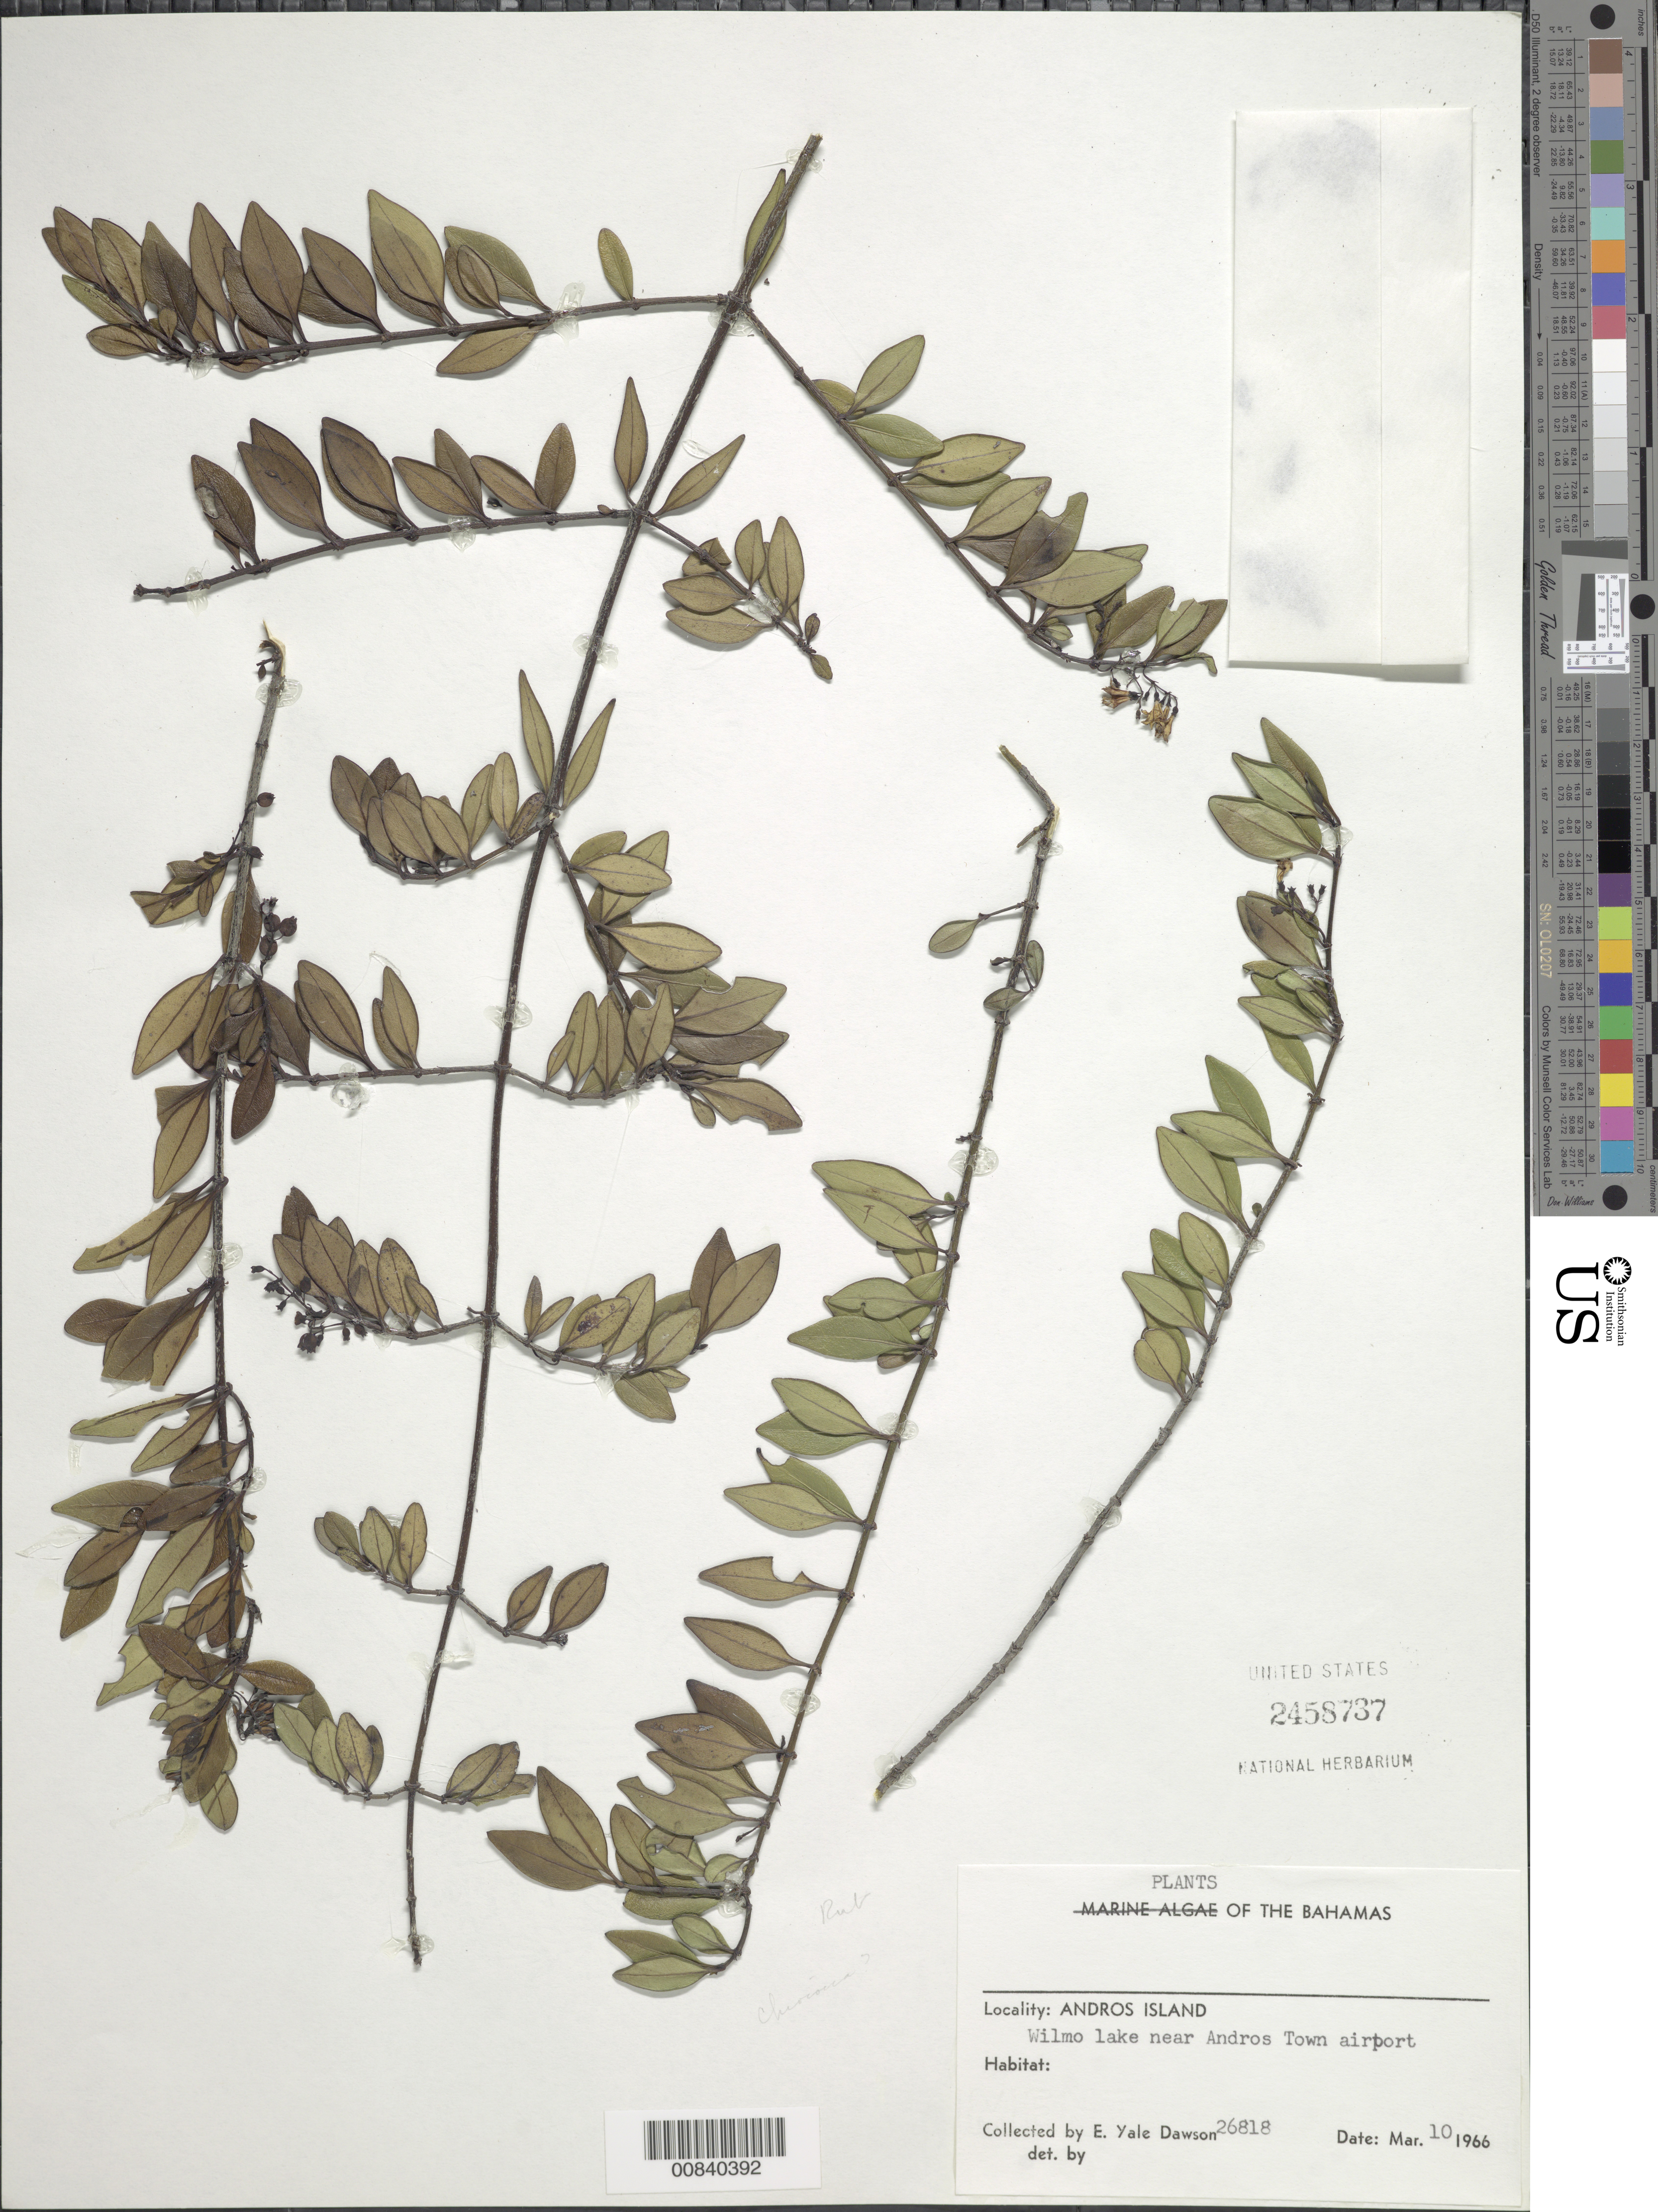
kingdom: Plantae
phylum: Tracheophyta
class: Magnoliopsida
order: Gentianales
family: Rubiaceae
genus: Chiococca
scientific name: Chiococca alba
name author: (L.) Hitchc.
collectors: E. Y. Dawson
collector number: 26818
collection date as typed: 10 Mar 1966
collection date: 1966-03-10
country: Bahamas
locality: Andros Island. Wilmo Lake, near Andros Town airport.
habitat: Near lake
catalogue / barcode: US 2458737